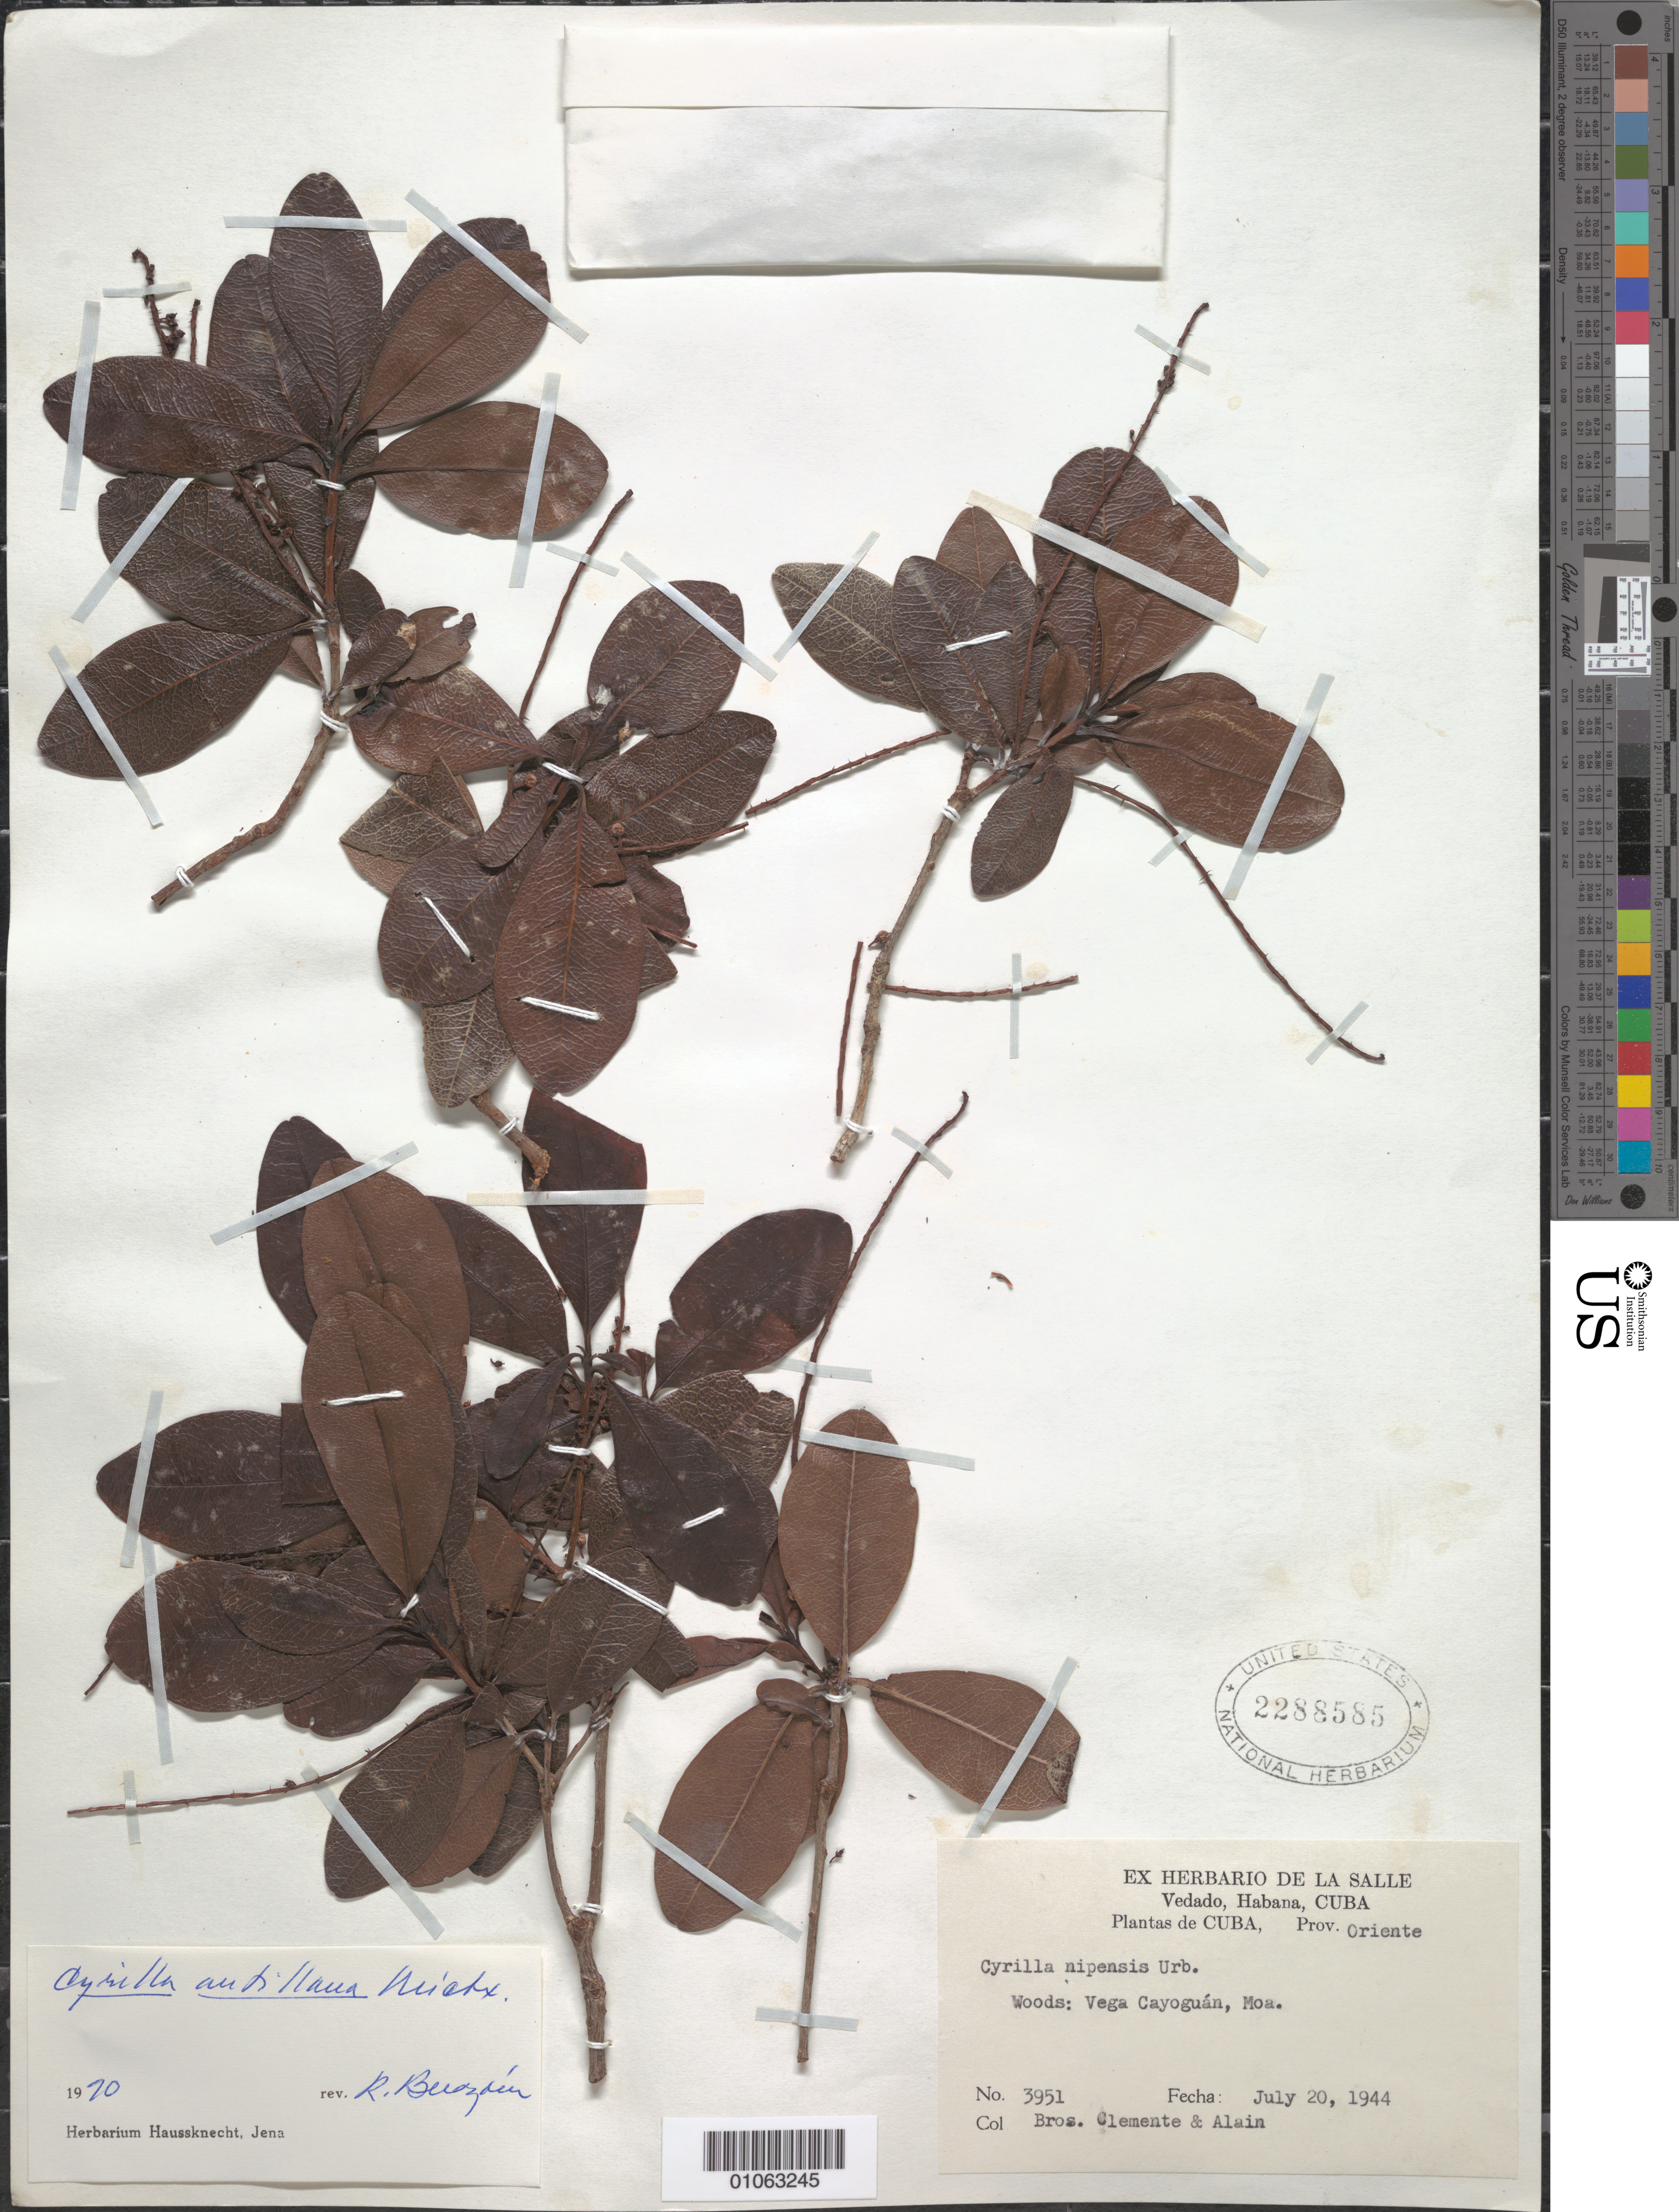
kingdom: Plantae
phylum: Tracheophyta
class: Magnoliopsida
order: Ericales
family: Cyrillaceae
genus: Cyrilla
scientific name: Cyrilla nipensis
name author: Urb.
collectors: Bro. Clemente & A. H. Liogier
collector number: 3951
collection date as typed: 20 Jul 1944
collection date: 1944-07-20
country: Cuba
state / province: Holguín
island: Cuba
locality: Woods: Vega Cayoguan, Moa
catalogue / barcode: US 2288585